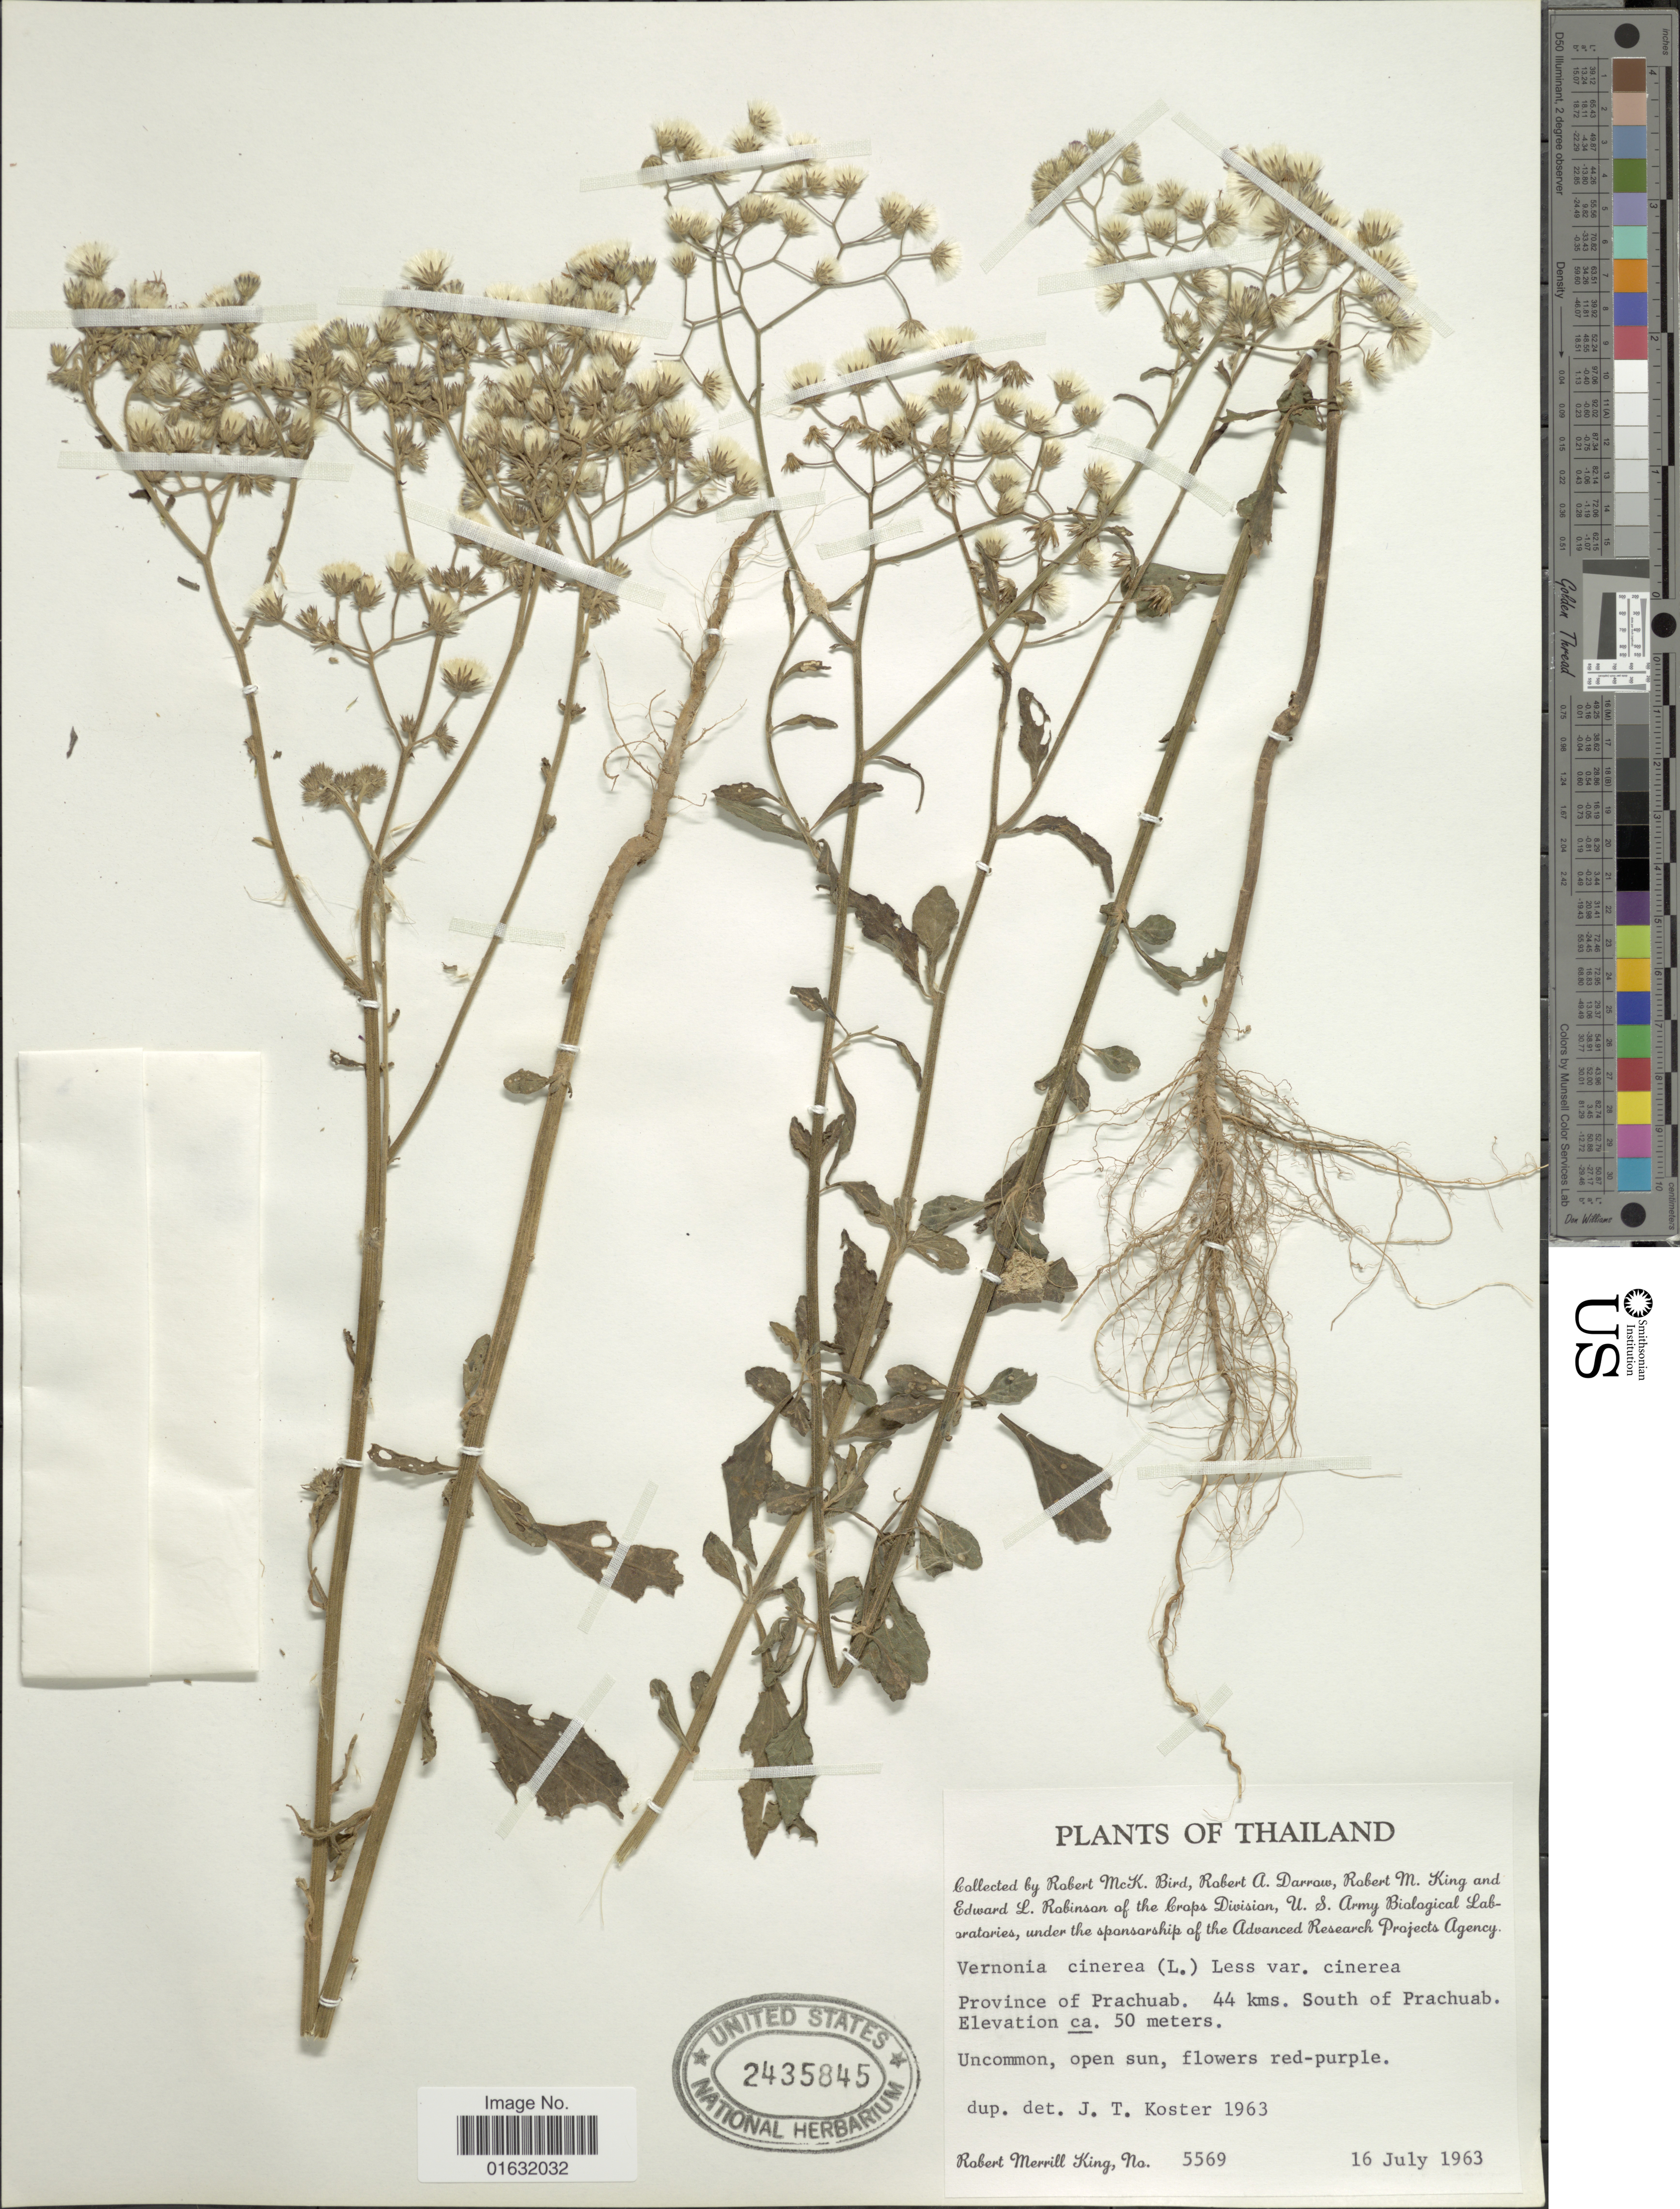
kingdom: Plantae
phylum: Tracheophyta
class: Magnoliopsida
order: Asterales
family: Asteraceae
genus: Cyanthillium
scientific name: Cyanthillium cinereum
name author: (L.) H. Rob.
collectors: R. M. Bird, R. A. Darrow, R. M. King & E. L. Robinson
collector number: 5569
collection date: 1963-07-16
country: Thailand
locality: Thailand, Province of Prachub, 44 kms. South of Prachuab.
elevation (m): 50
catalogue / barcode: US 2435845